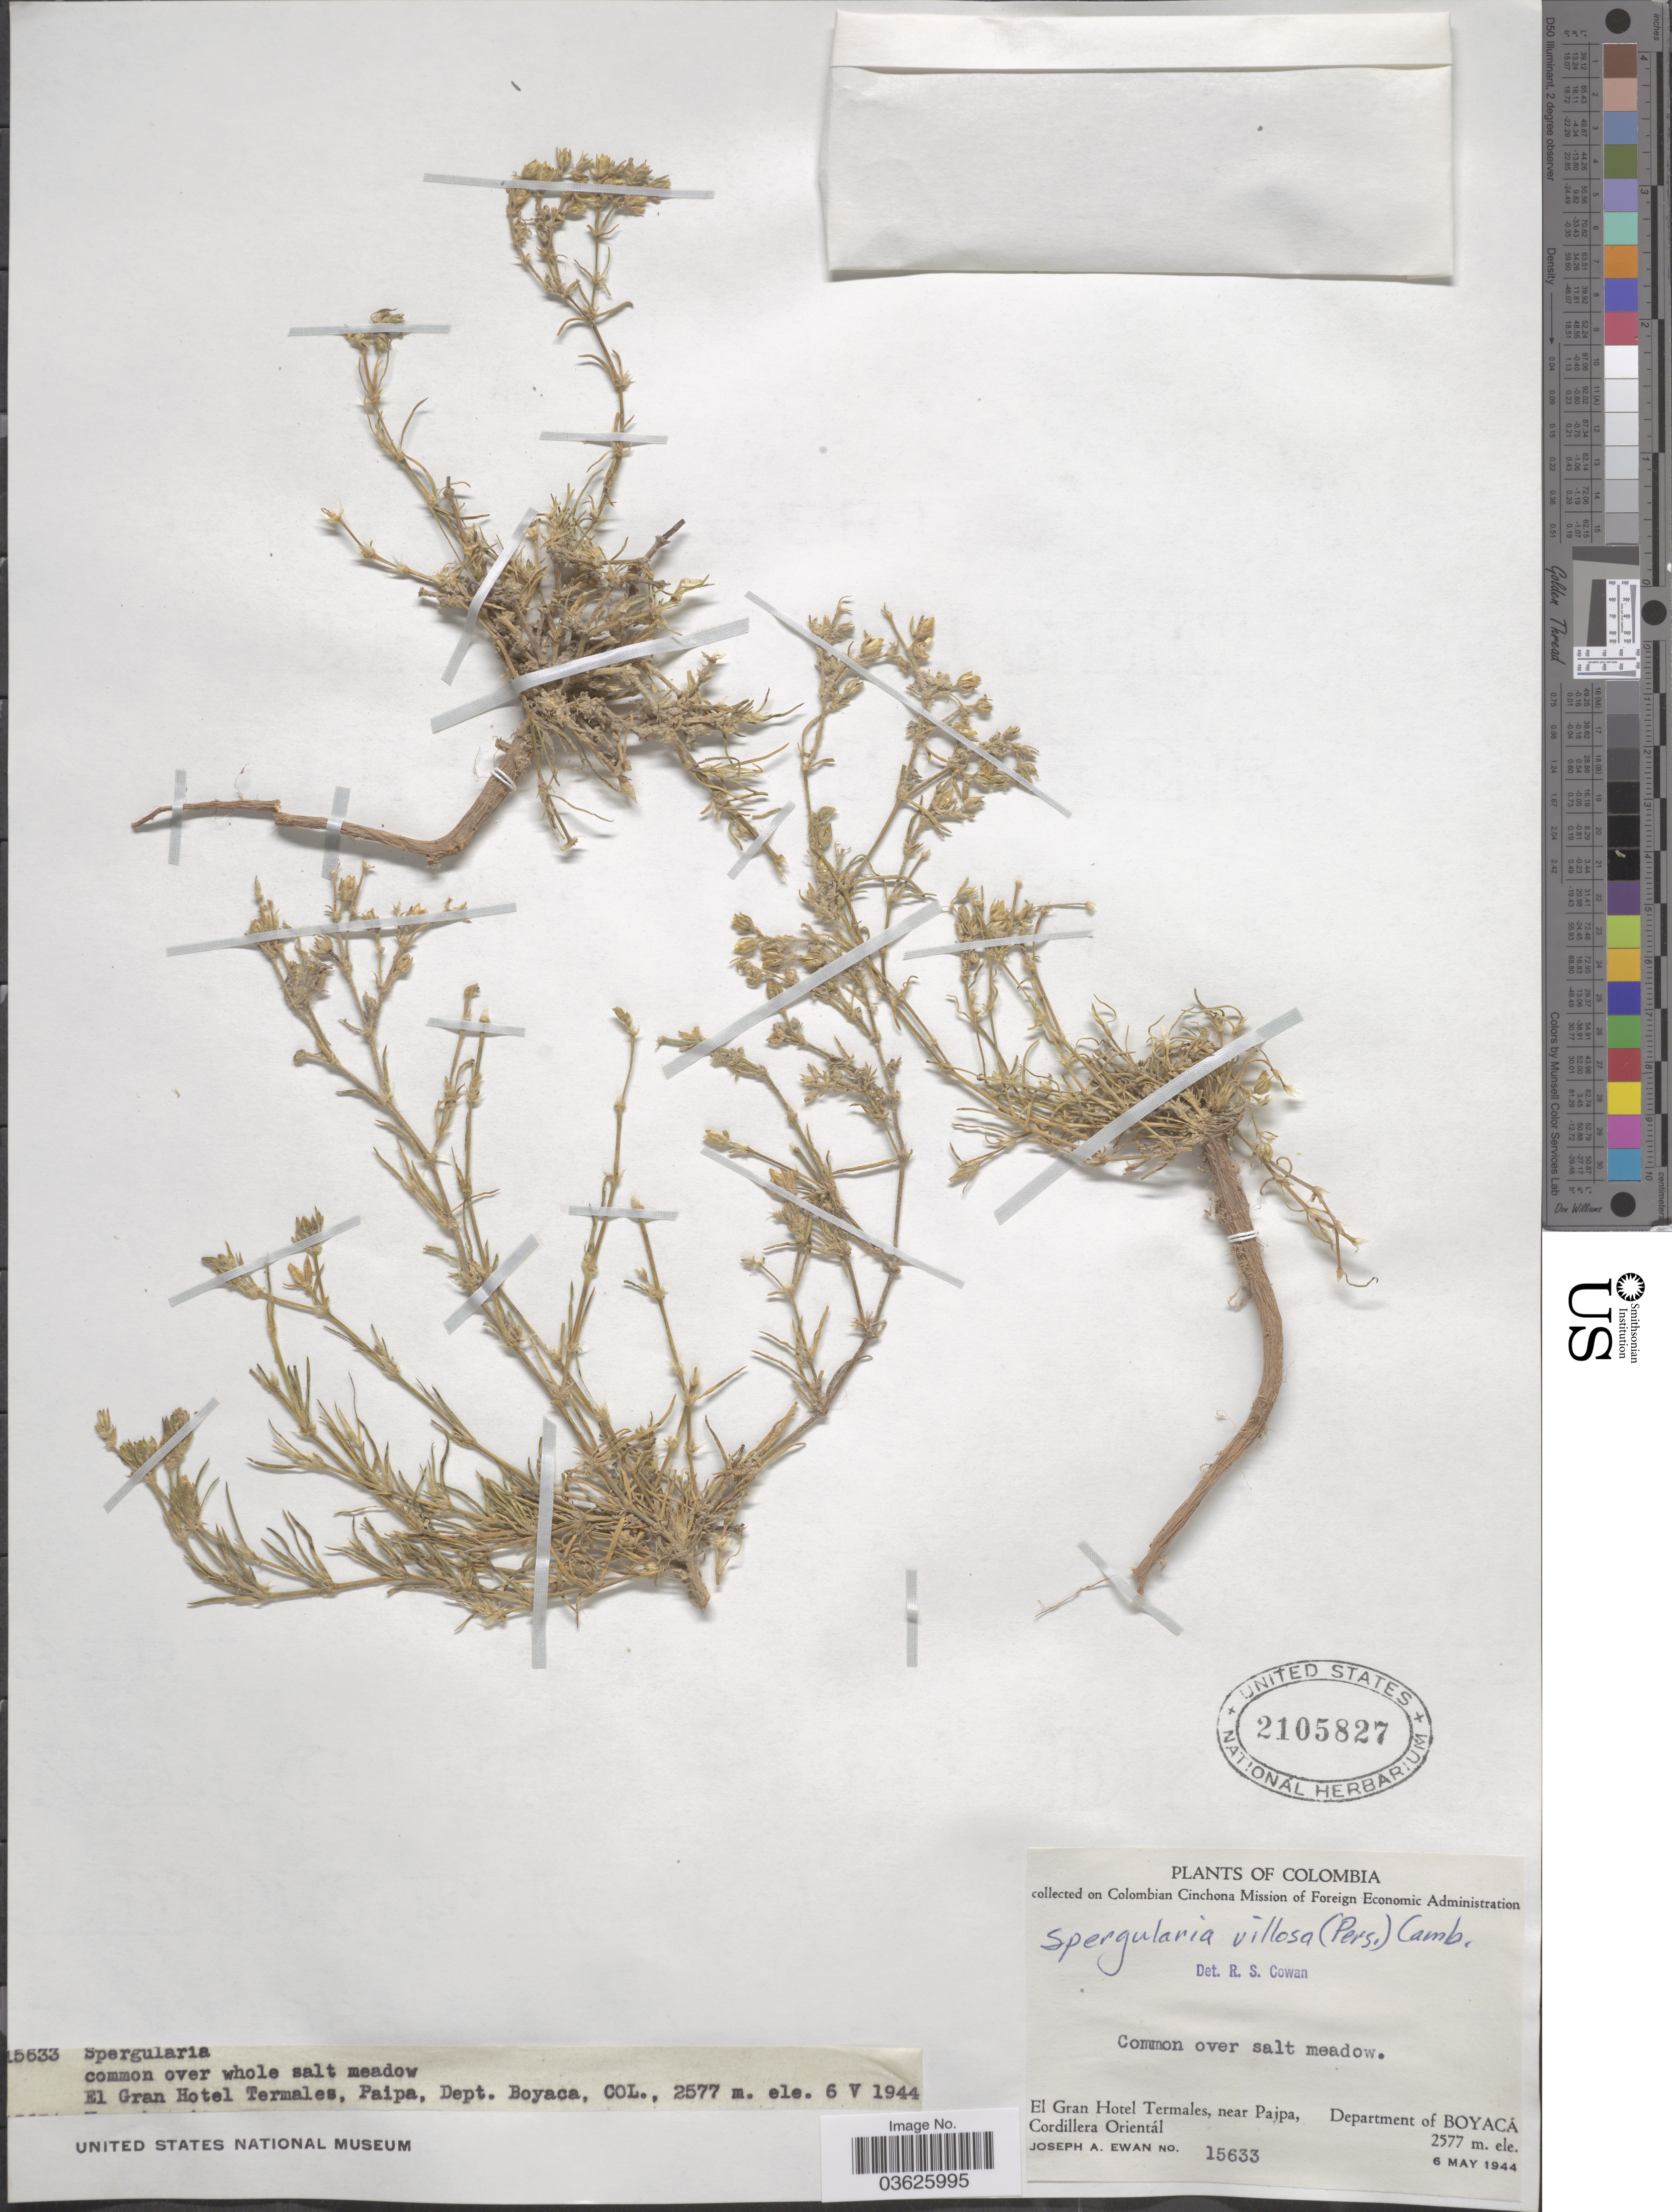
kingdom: Plantae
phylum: Tracheophyta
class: Magnoliopsida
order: Caryophyllales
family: Caryophyllaceae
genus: Spergularia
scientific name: Spergularia villosa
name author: (Pers.) Cambess.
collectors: J. A. Ewan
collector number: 15633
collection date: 1944-05-06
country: Colombia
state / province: Boyacá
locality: El Gran Hotel Termales, near Paipa, Department of Boyaca. Cordillera Orientál.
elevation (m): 2577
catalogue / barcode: US 2105827